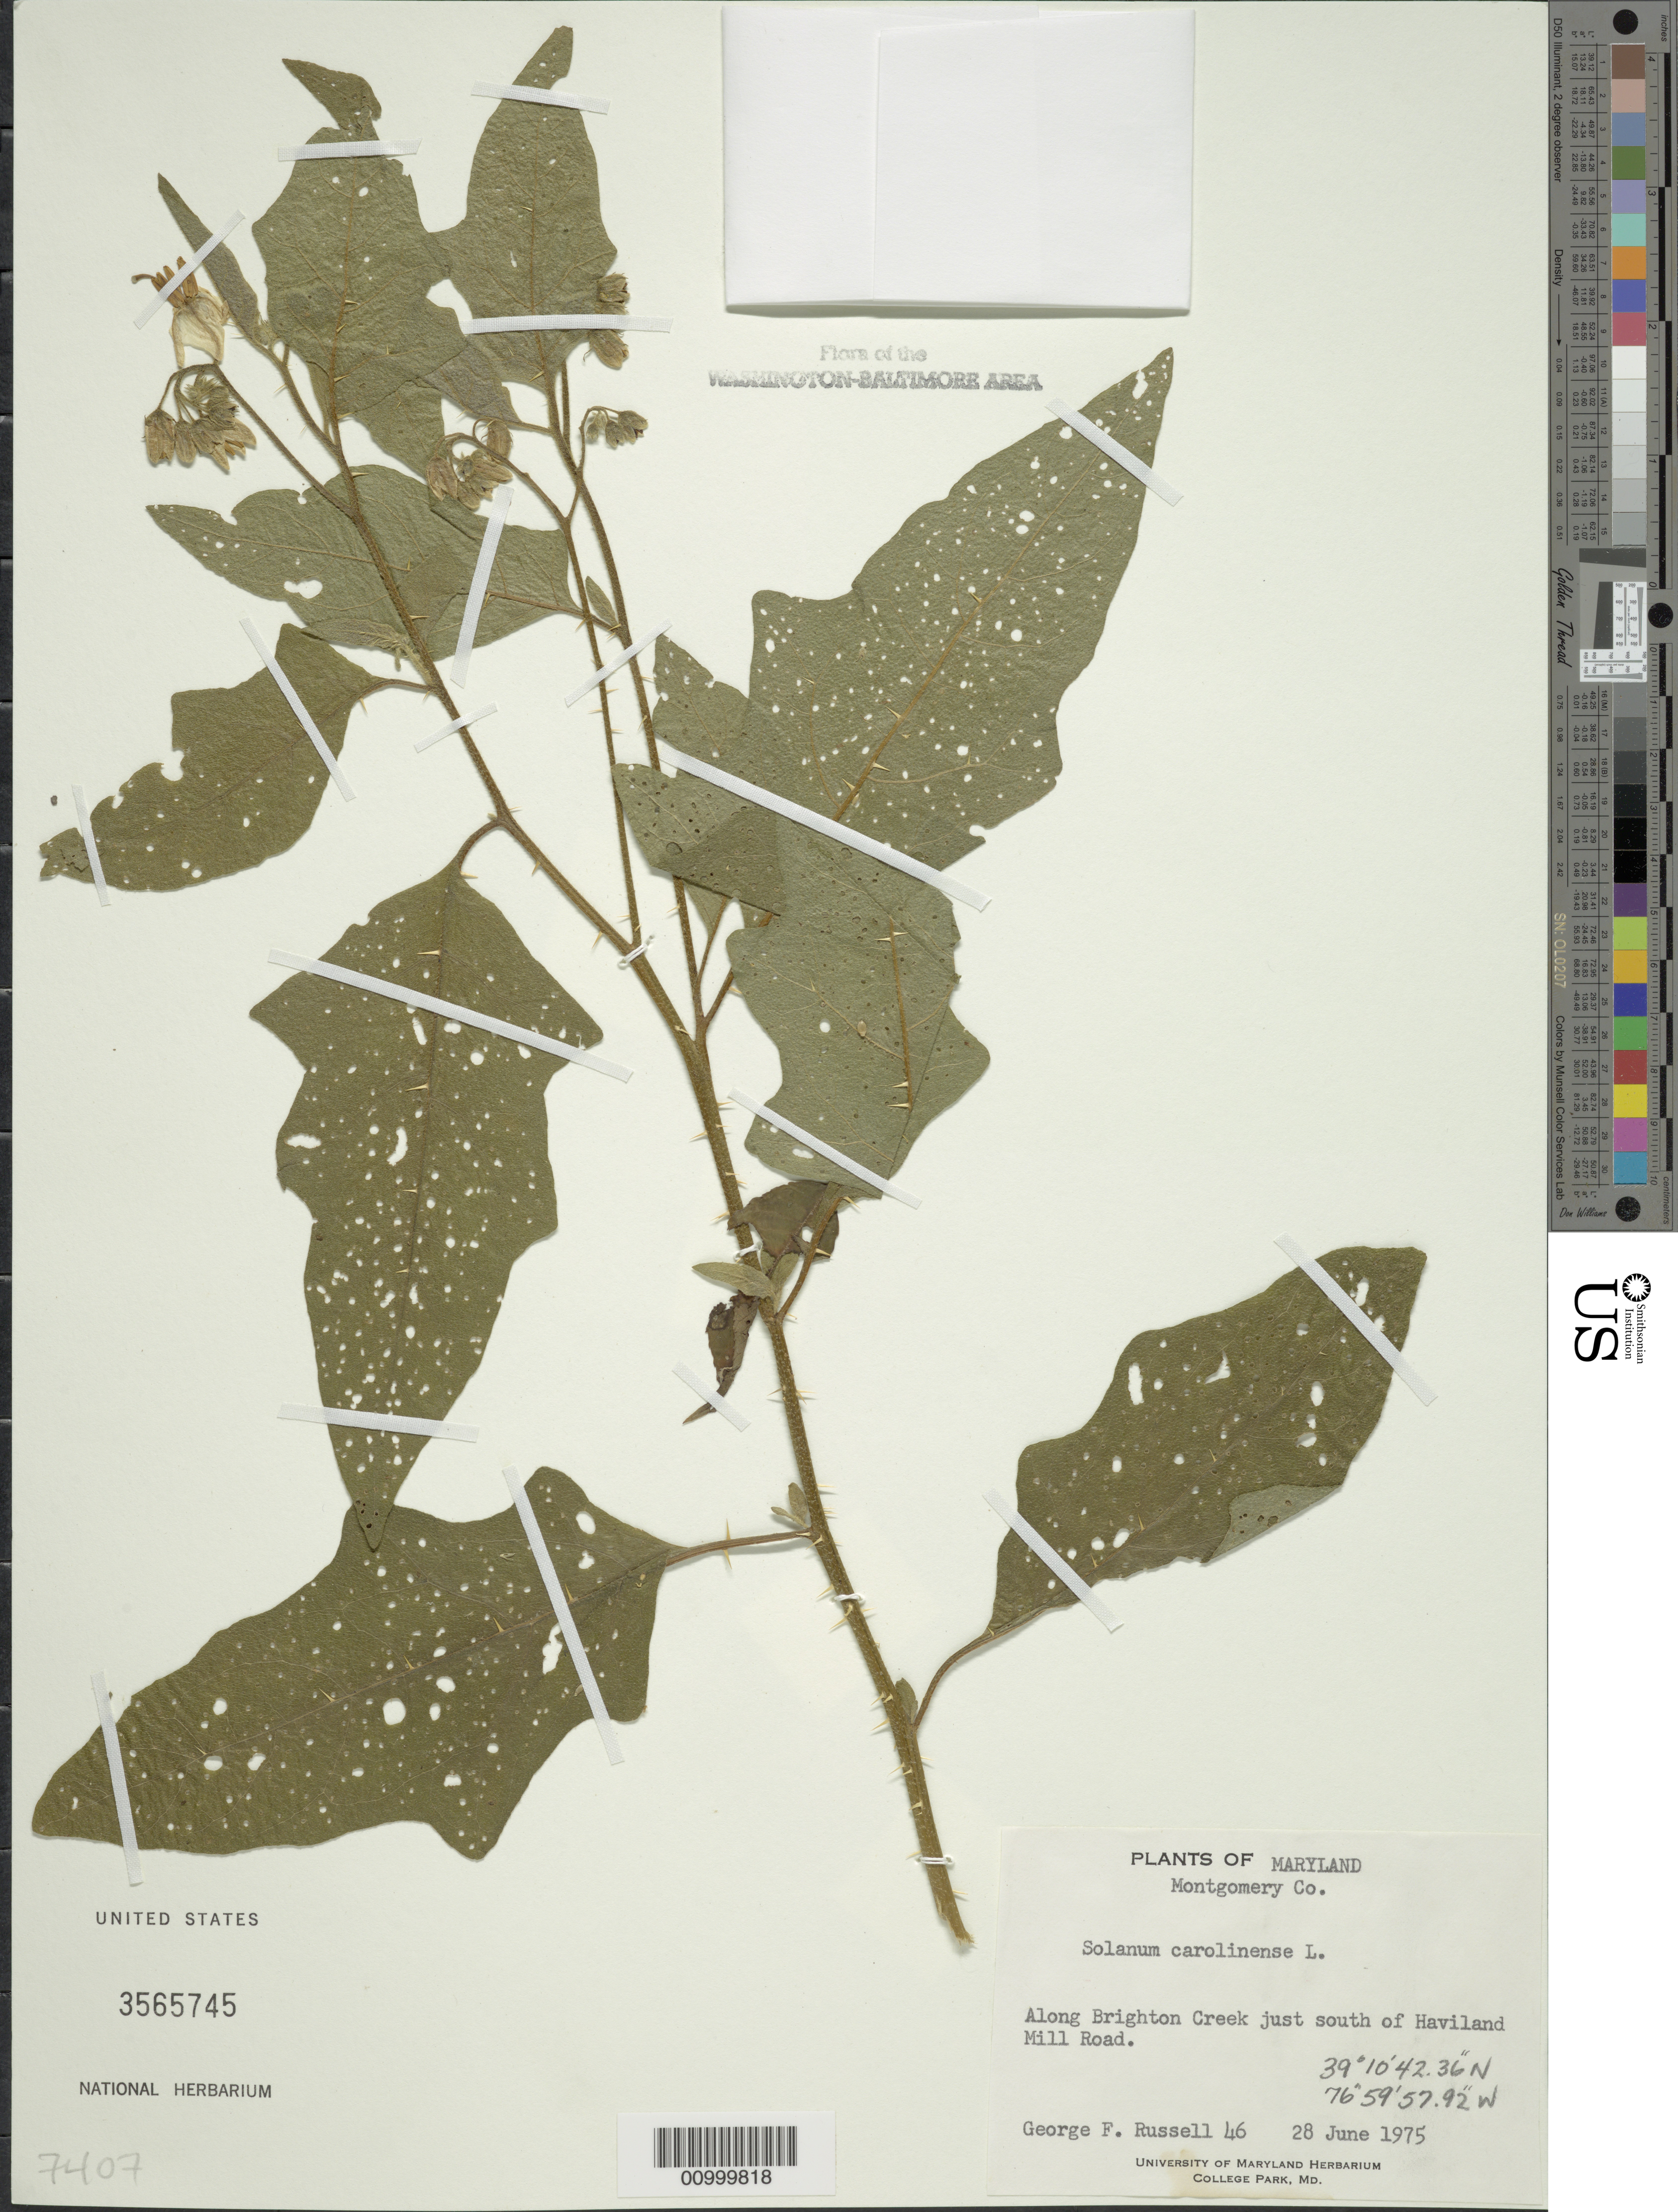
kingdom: Plantae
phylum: Tracheophyta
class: Magnoliopsida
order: Solanales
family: Solanaceae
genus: Solanum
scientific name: Solanum carolinense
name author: L.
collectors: G. Russell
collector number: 46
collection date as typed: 28 Jun 1975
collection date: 1975-06-28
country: United States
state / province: Maryland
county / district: Montgomery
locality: Along Brighton Creek just south of Haviland Mill Rd.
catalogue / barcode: US 3565745